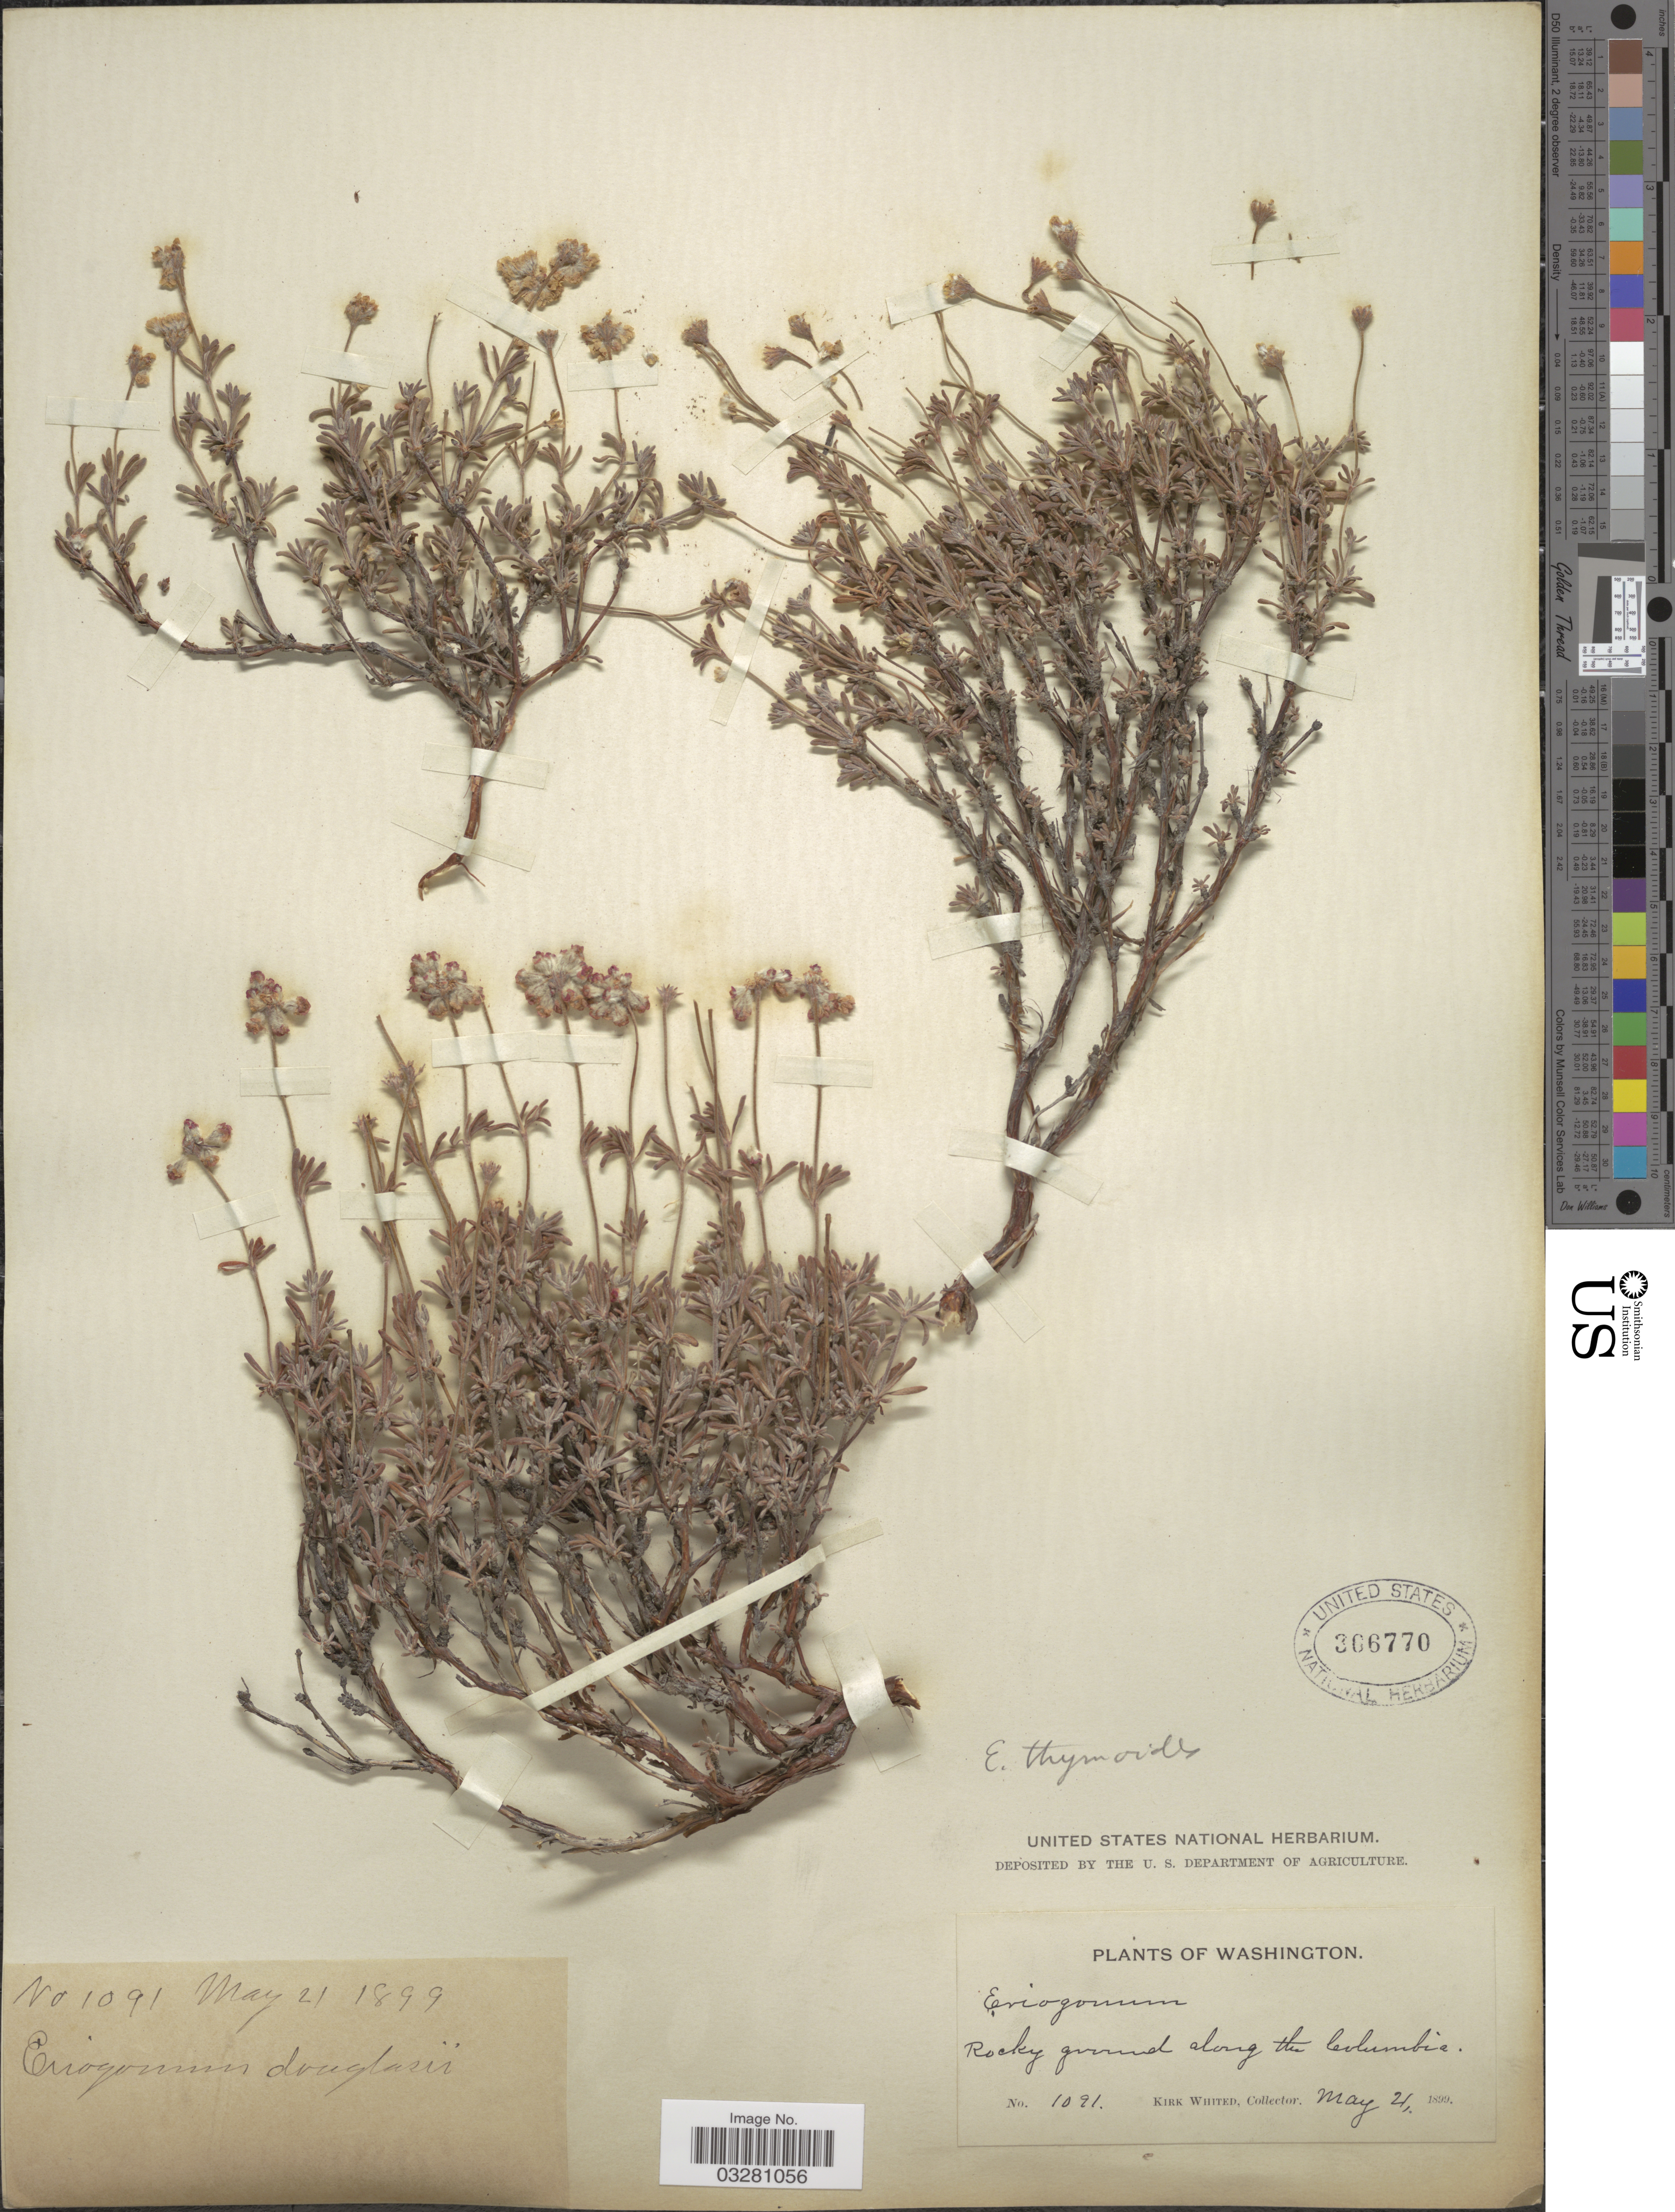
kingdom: Plantae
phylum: Tracheophyta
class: Magnoliopsida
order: Caryophyllales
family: Polygonaceae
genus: Eriogonum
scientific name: Eriogonum thymoides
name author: Benth. in DC.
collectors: K. Whited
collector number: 1091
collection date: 1899-05-21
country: United States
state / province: Washington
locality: Along the Columbia.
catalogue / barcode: US 366770